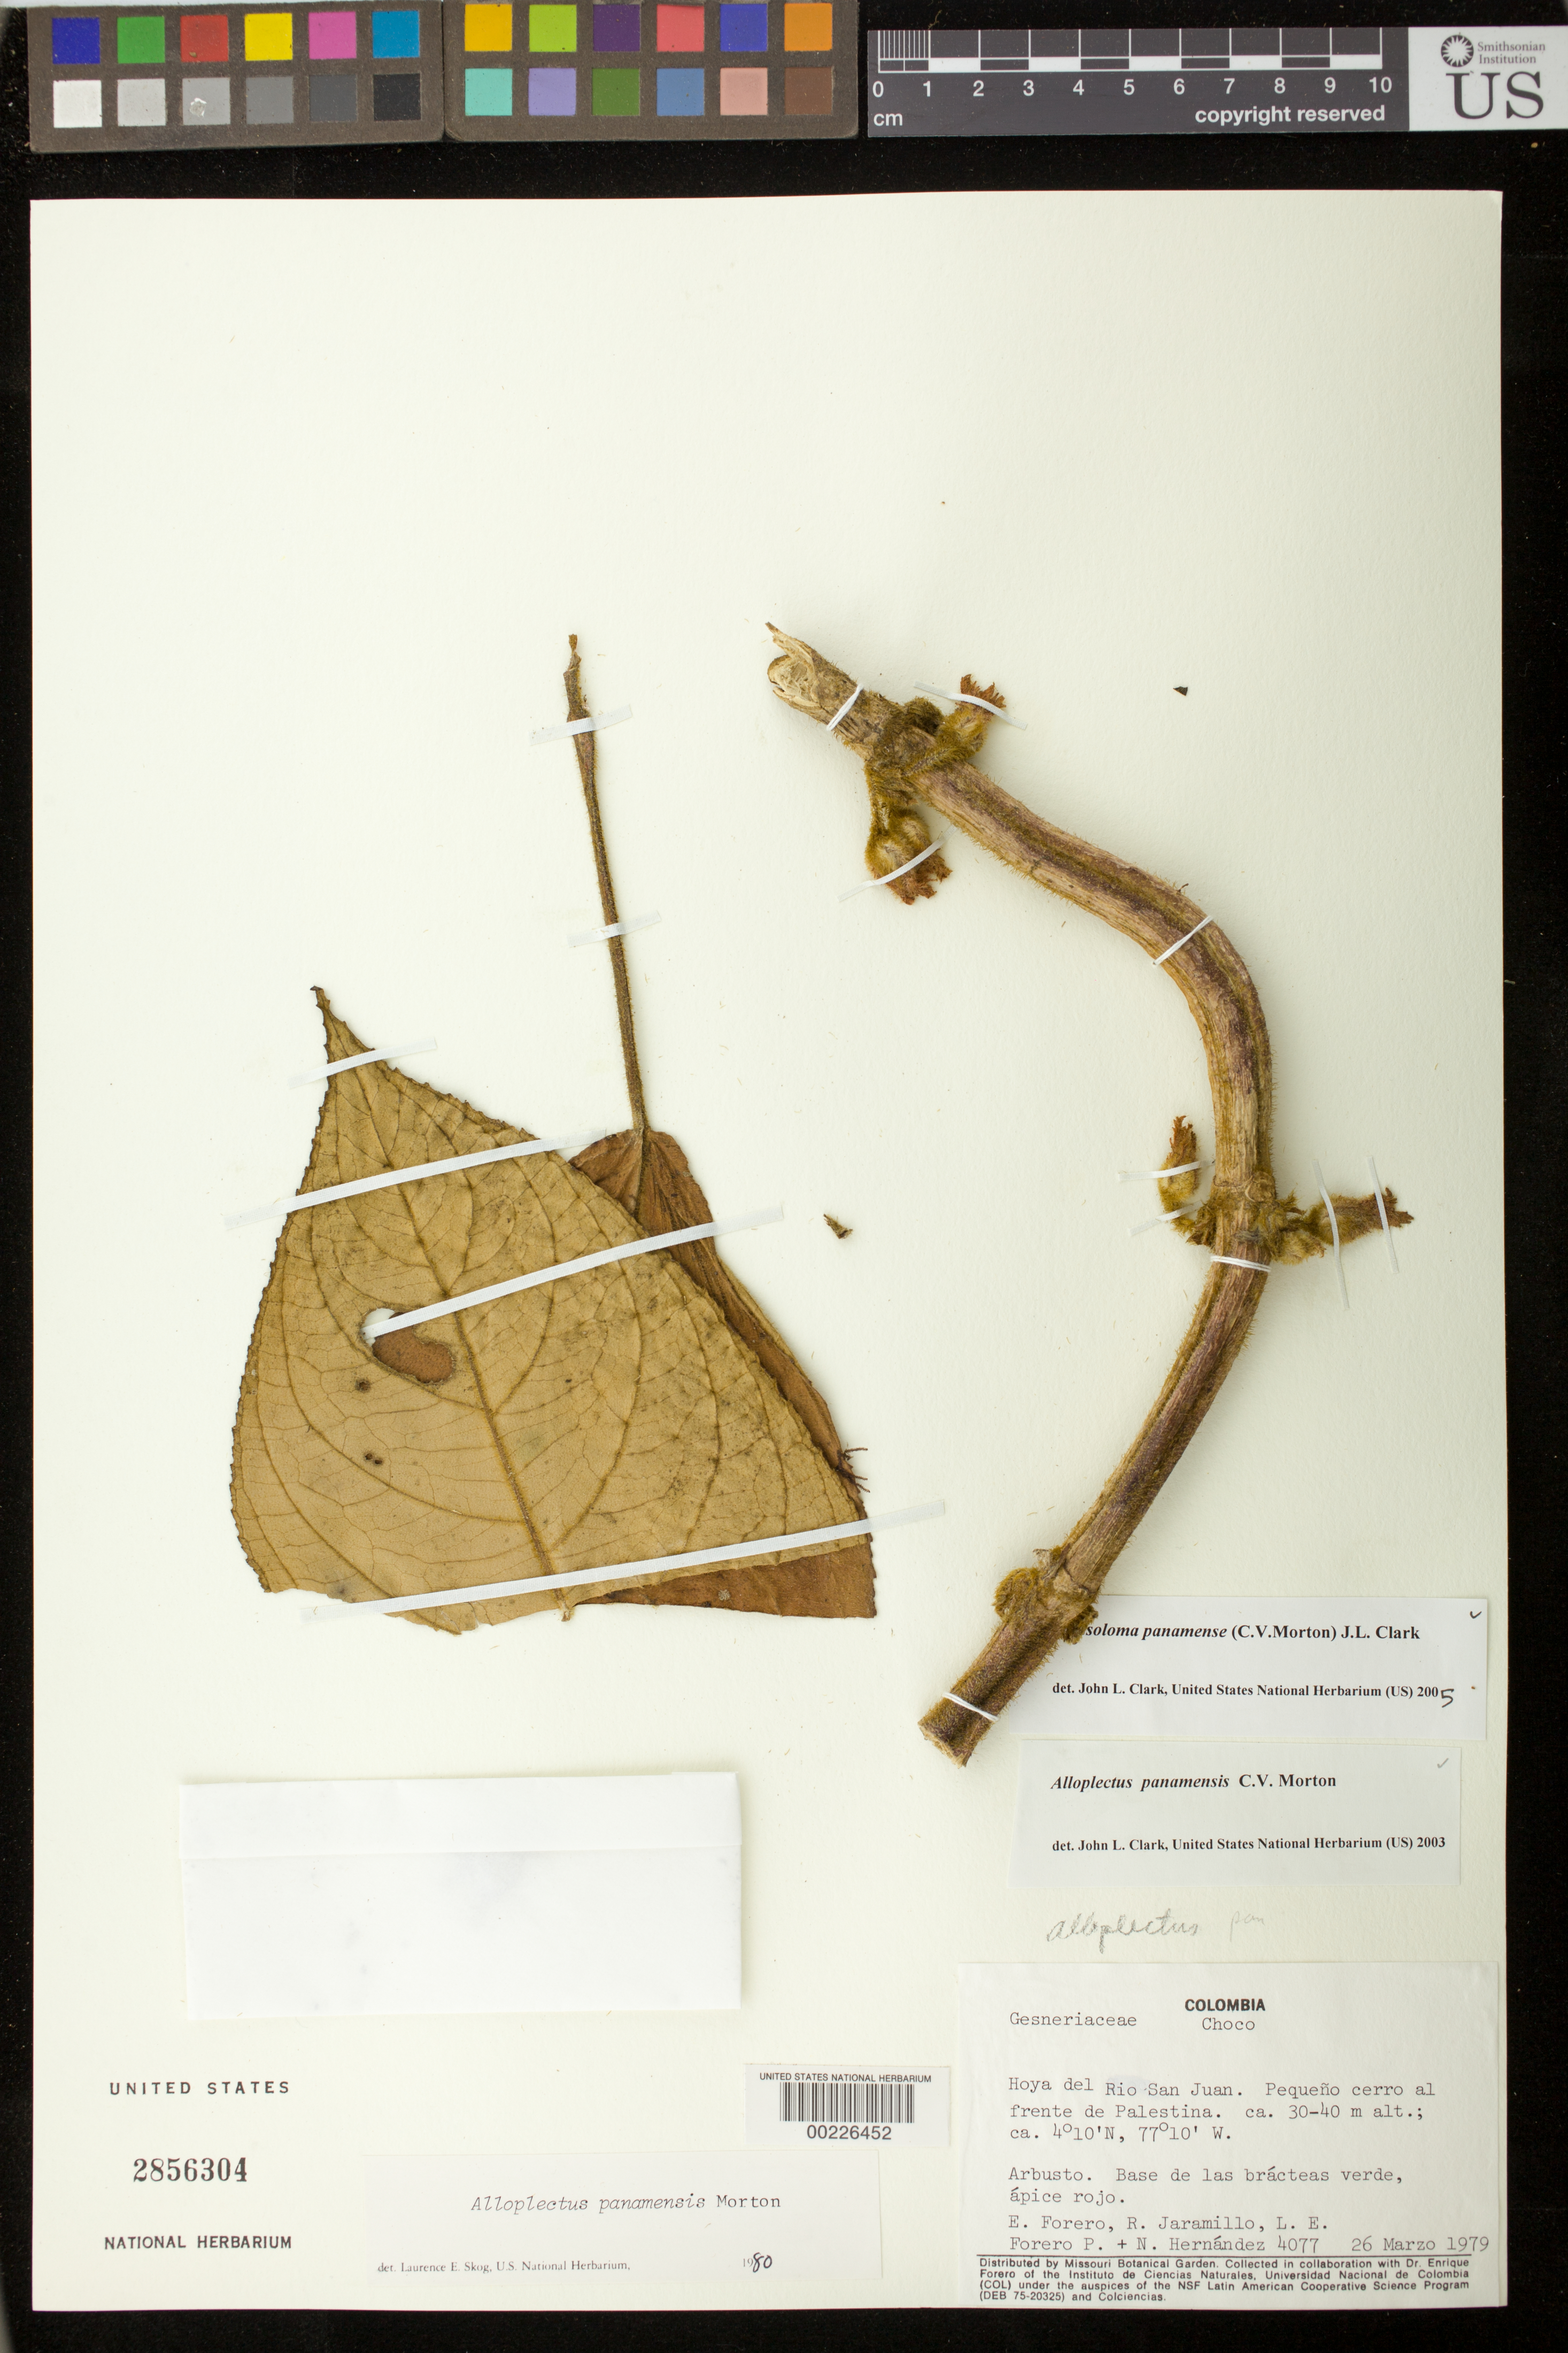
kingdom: Plantae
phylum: Tracheophyta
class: Magnoliopsida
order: Lamiales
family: Gesneriaceae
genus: Glossoloma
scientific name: Glossoloma panamense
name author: (C.V. Morton) J.L. Clark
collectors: E. Forero, R. Jaramillo M., L. E. Forero & N. Hernandez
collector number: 4077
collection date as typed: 26 Mar 1979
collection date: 1979-03-26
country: Colombia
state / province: Chocó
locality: Valley of Rio San Juan, small hill opposite Palestina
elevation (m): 30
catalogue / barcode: US 2856304